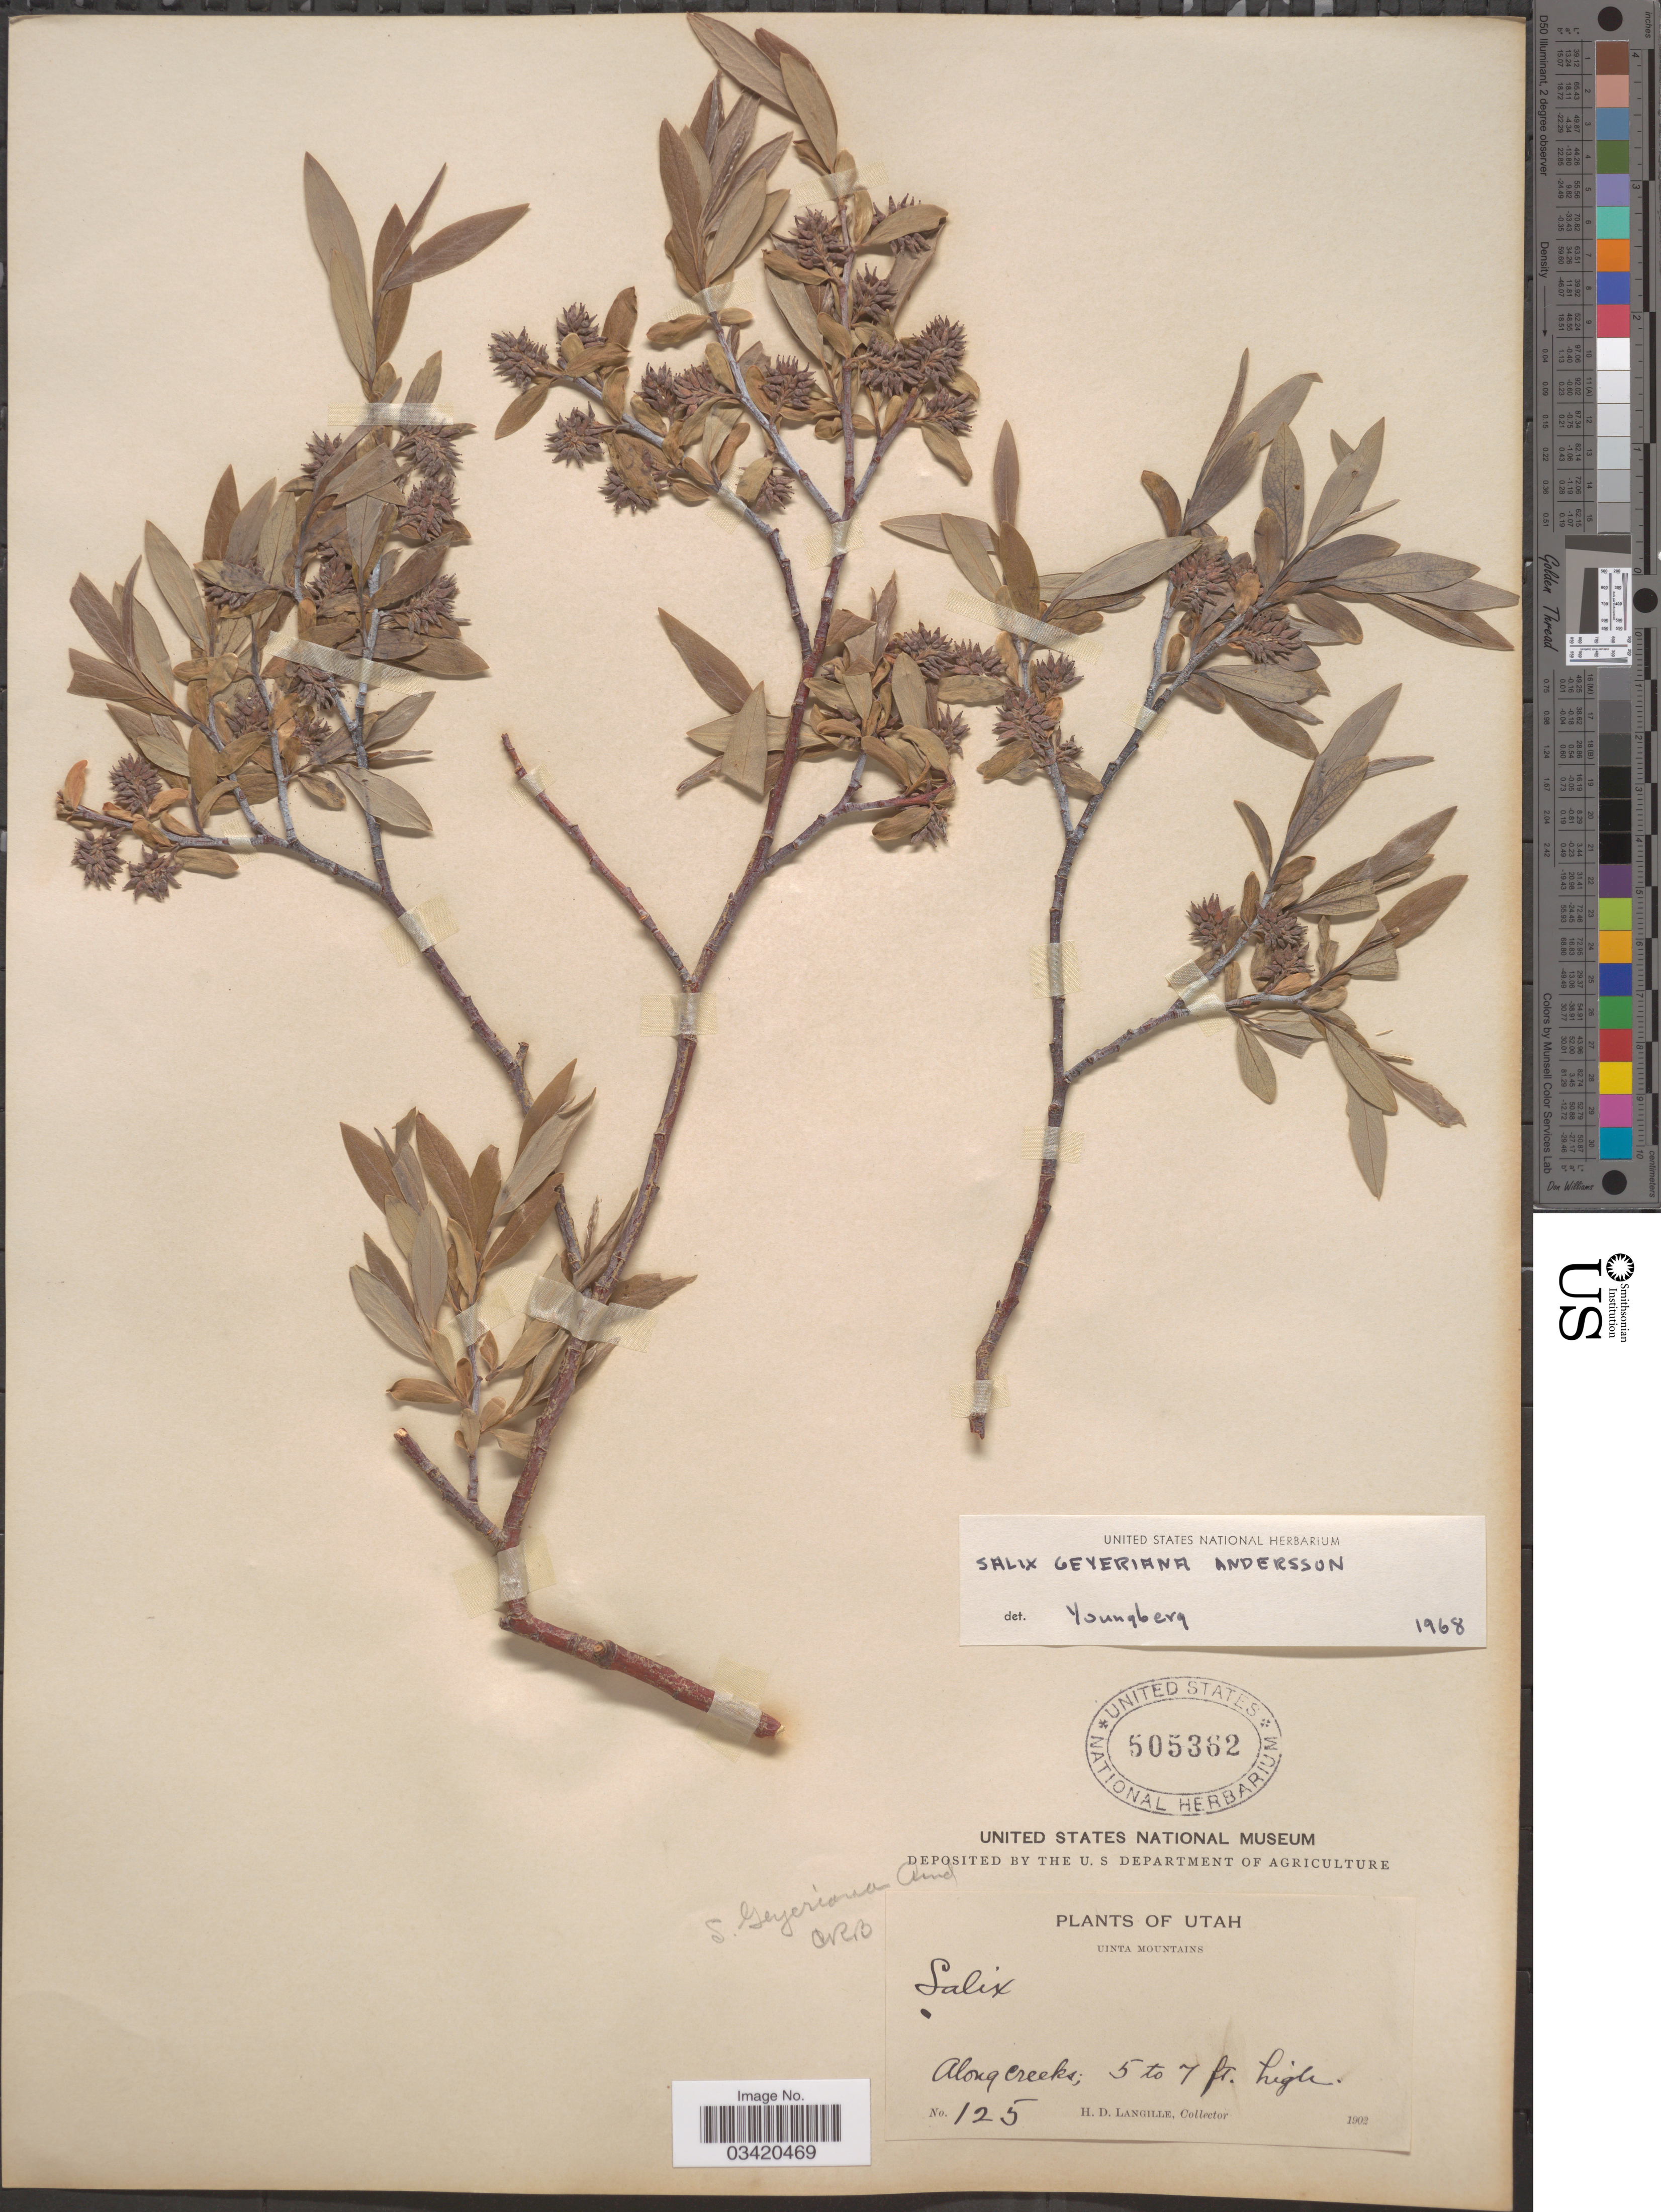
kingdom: Plantae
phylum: Tracheophyta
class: Magnoliopsida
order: Malpighiales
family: Salicaceae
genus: Salix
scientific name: Salix geyeriana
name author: Andersson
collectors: H. Langille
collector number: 125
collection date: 1902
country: United States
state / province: Utah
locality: Uinta Mountains. Along creeks.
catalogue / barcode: US 505362